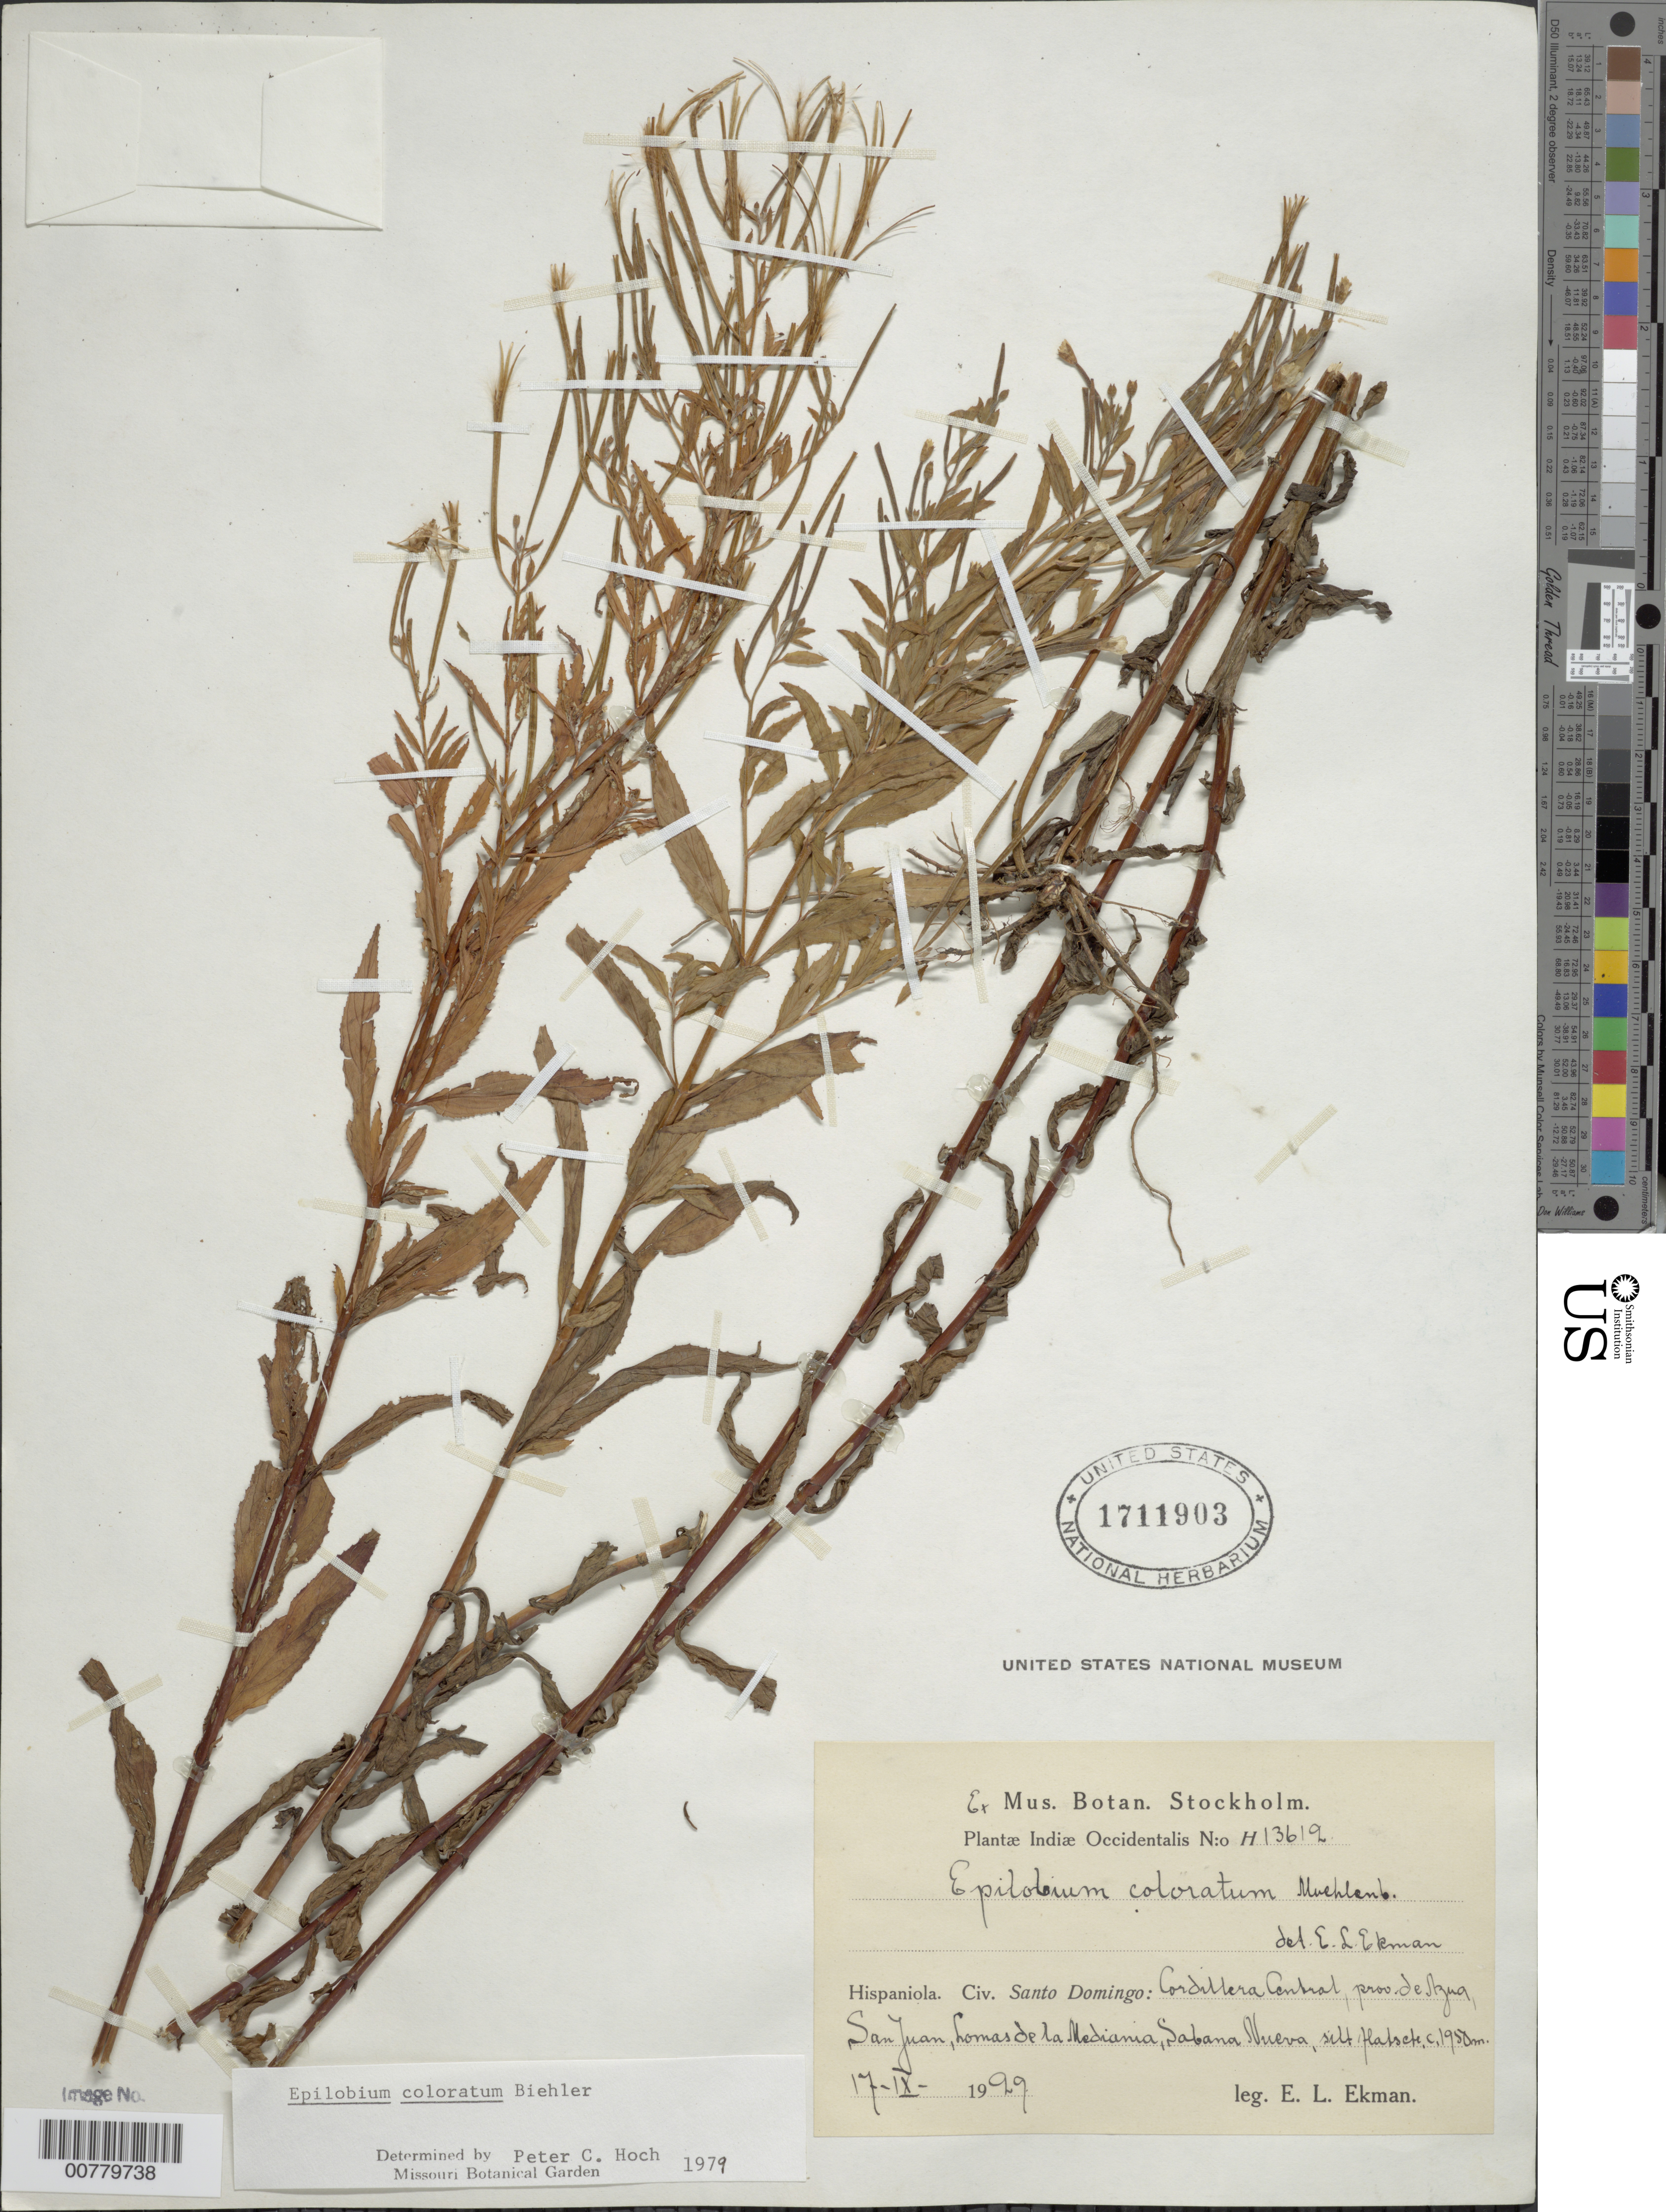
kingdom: Plantae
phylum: Tracheophyta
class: Magnoliopsida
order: Myrtales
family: Onagraceae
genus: Epilobium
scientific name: Epilobium coloratum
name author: Biehler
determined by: Hoch, P. C.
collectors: E. L. Ekman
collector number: H 13612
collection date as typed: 17 Nov 1929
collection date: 1929-11-17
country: Dominican Republic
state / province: Azua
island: Hispaniola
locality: Cordillera Central, San Juan, Lomas de la Mediania, Sabana Nueva.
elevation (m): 1950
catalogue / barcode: US 1711903